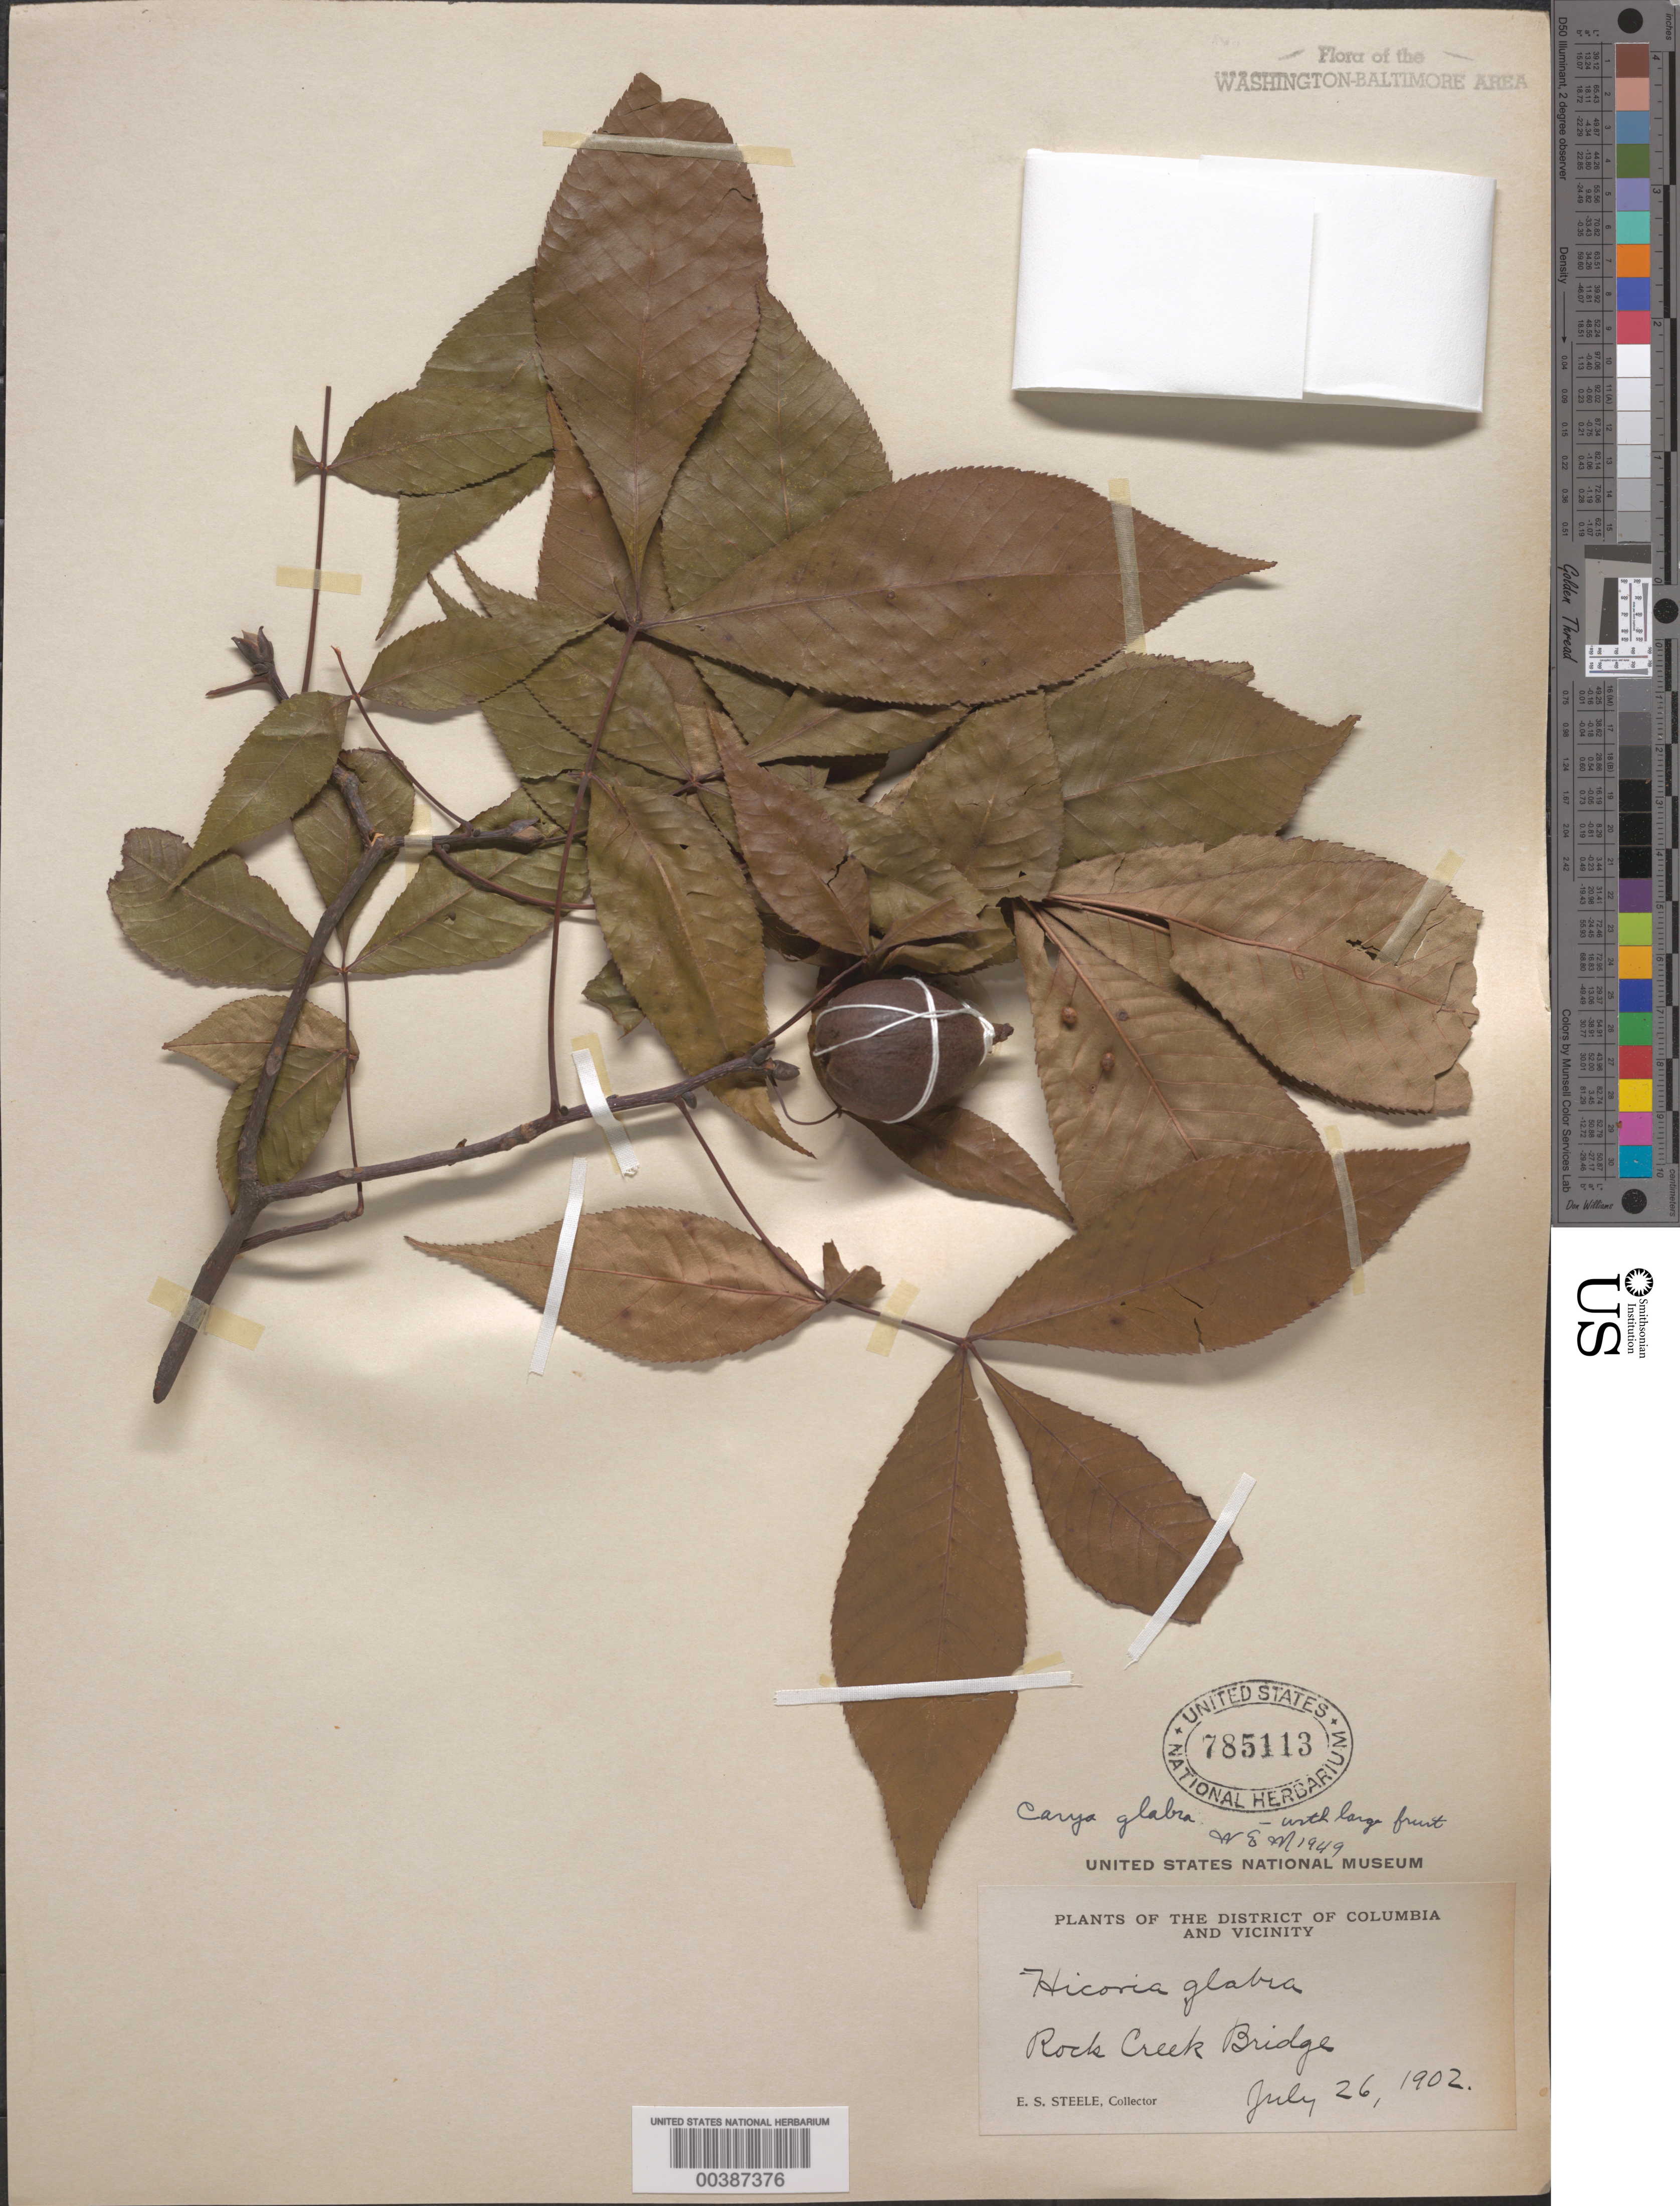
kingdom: Plantae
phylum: Tracheophyta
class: Magnoliopsida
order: Fagales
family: Juglandaceae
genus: Carya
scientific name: Carya glabra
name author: (Mill.) Sweet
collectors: E. Steele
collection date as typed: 26 Jul 1902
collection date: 1902-07-26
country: United States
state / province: District of Columbia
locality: Rock Creek Bridge Rock Creek Park and vicinity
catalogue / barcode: US 785113